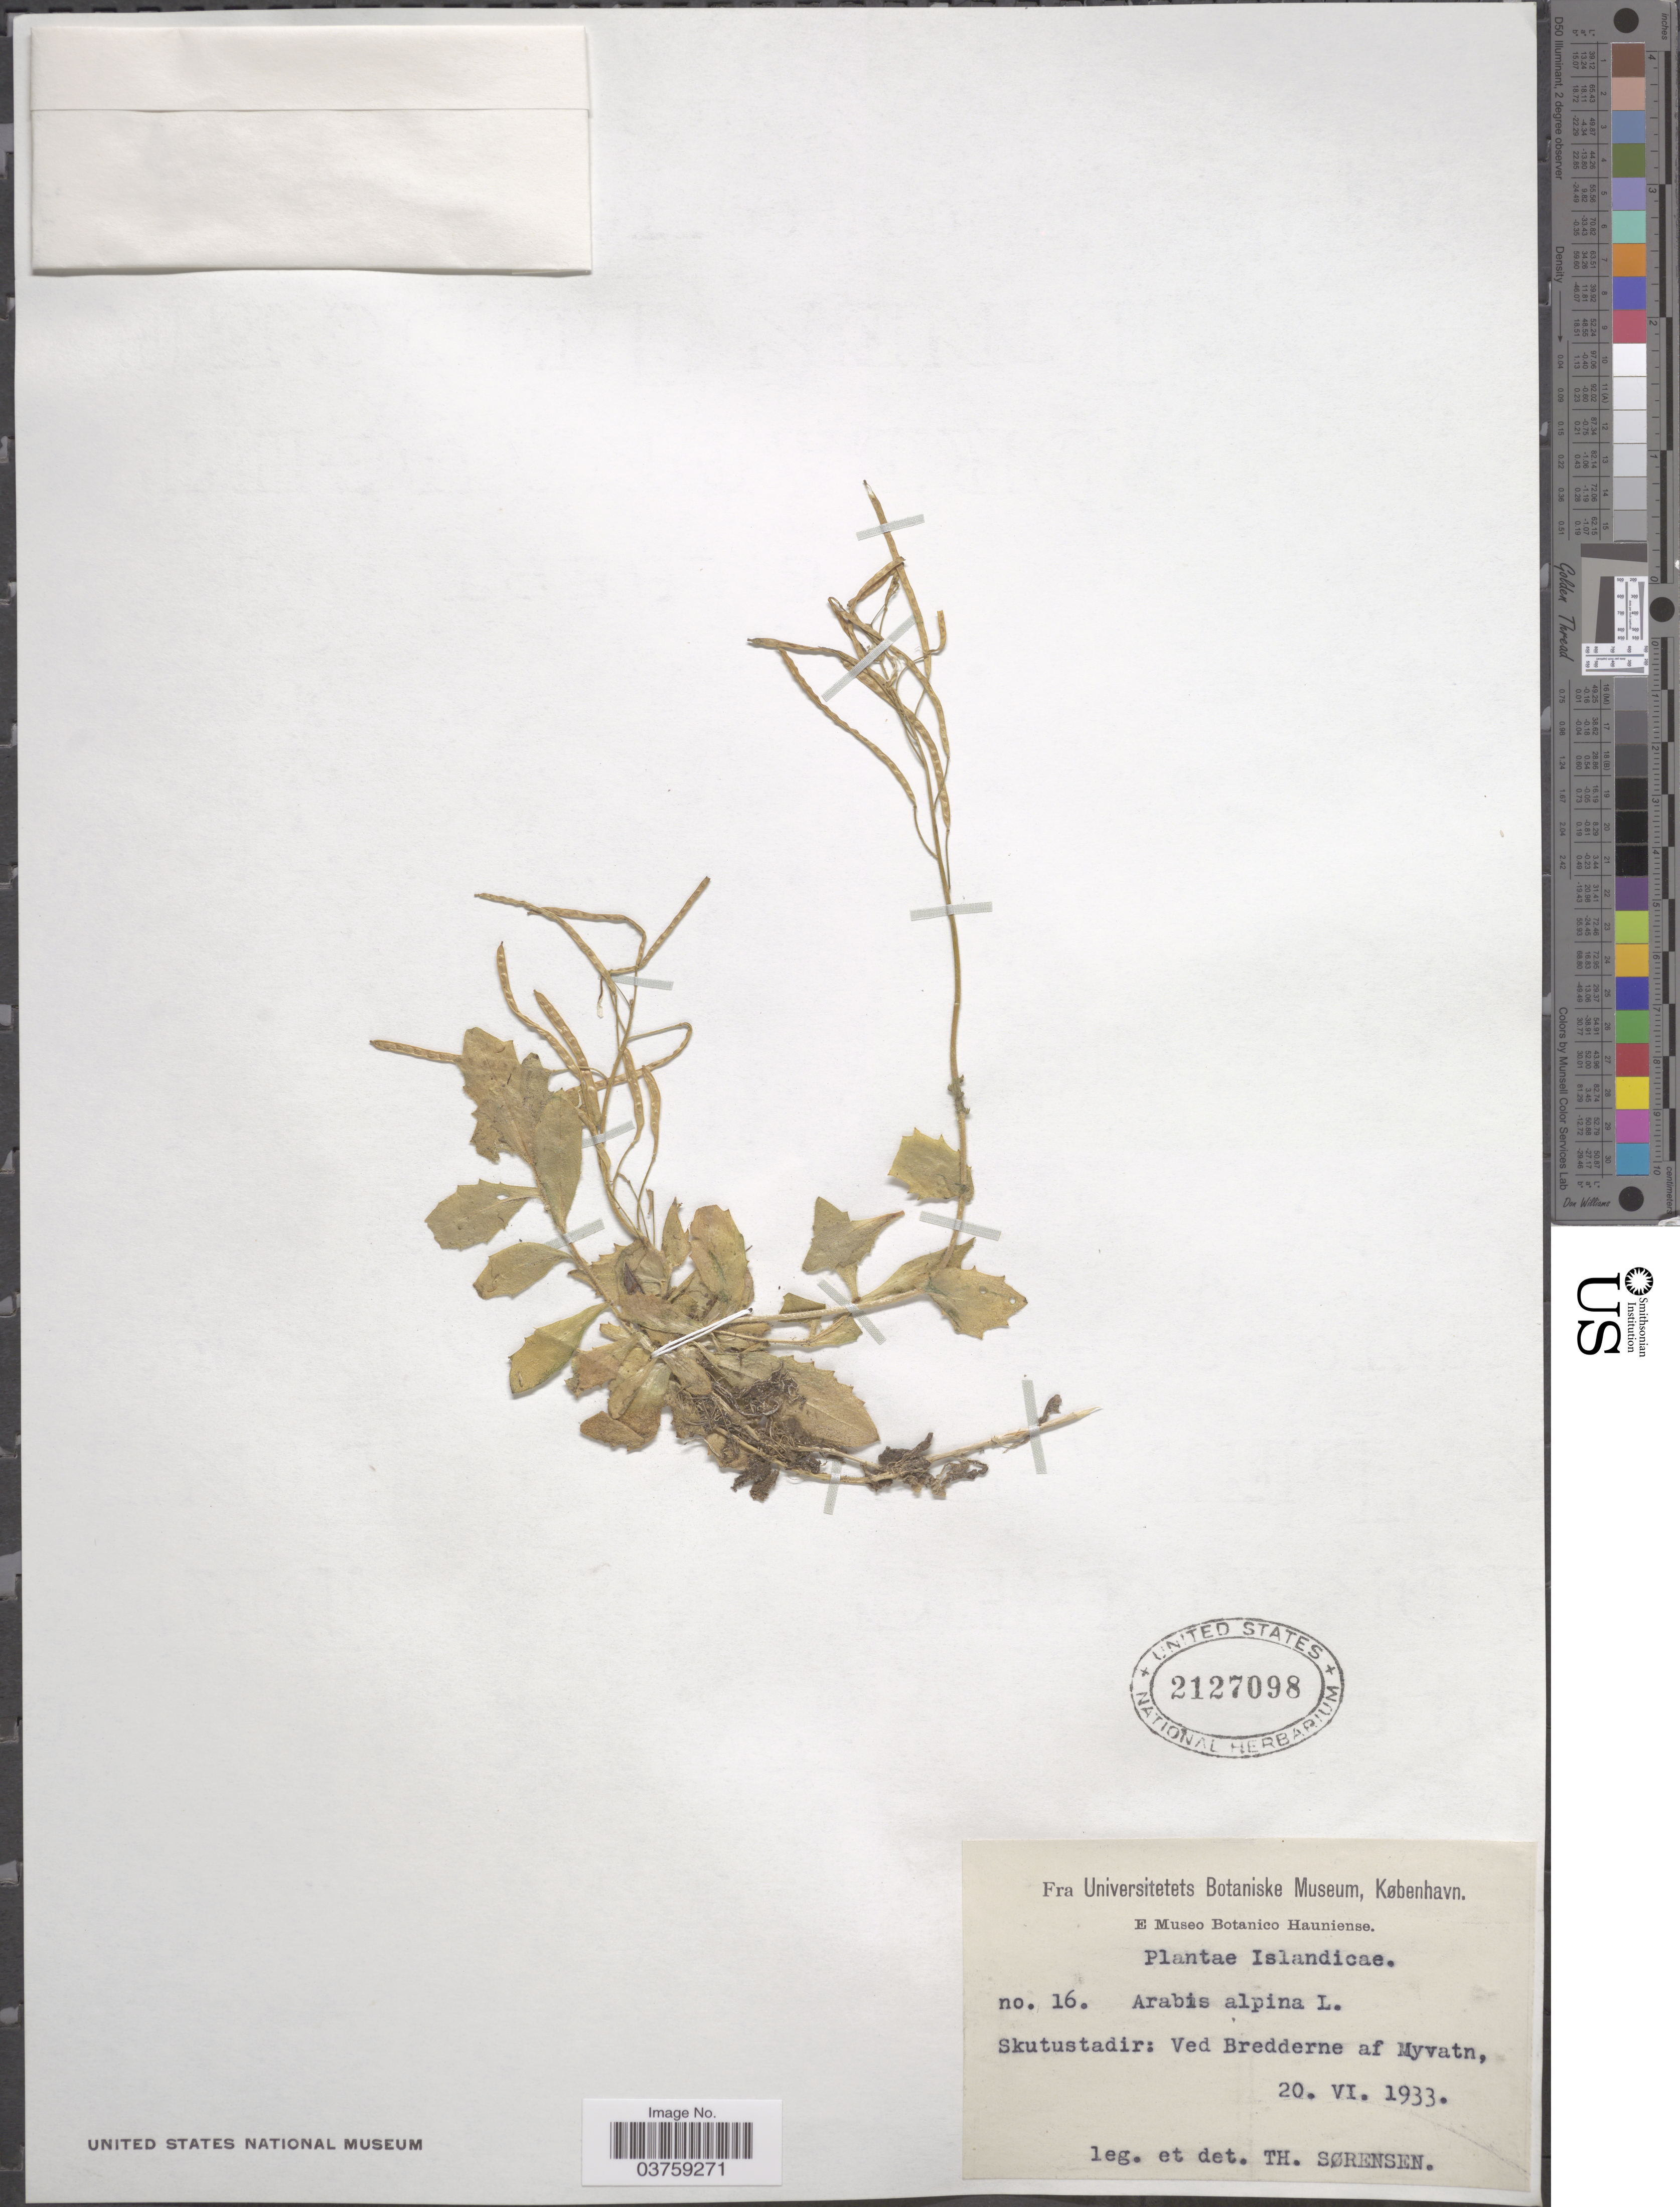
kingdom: Plantae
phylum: Tracheophyta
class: Magnoliopsida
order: Brassicales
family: Brassicaceae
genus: Arabis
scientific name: Arabis alpina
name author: L.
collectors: T. Sorensen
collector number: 16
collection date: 1933-06-20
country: Iceland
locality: Skutustadir: Ved Bredderne af Myvatn.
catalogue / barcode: US 2127098